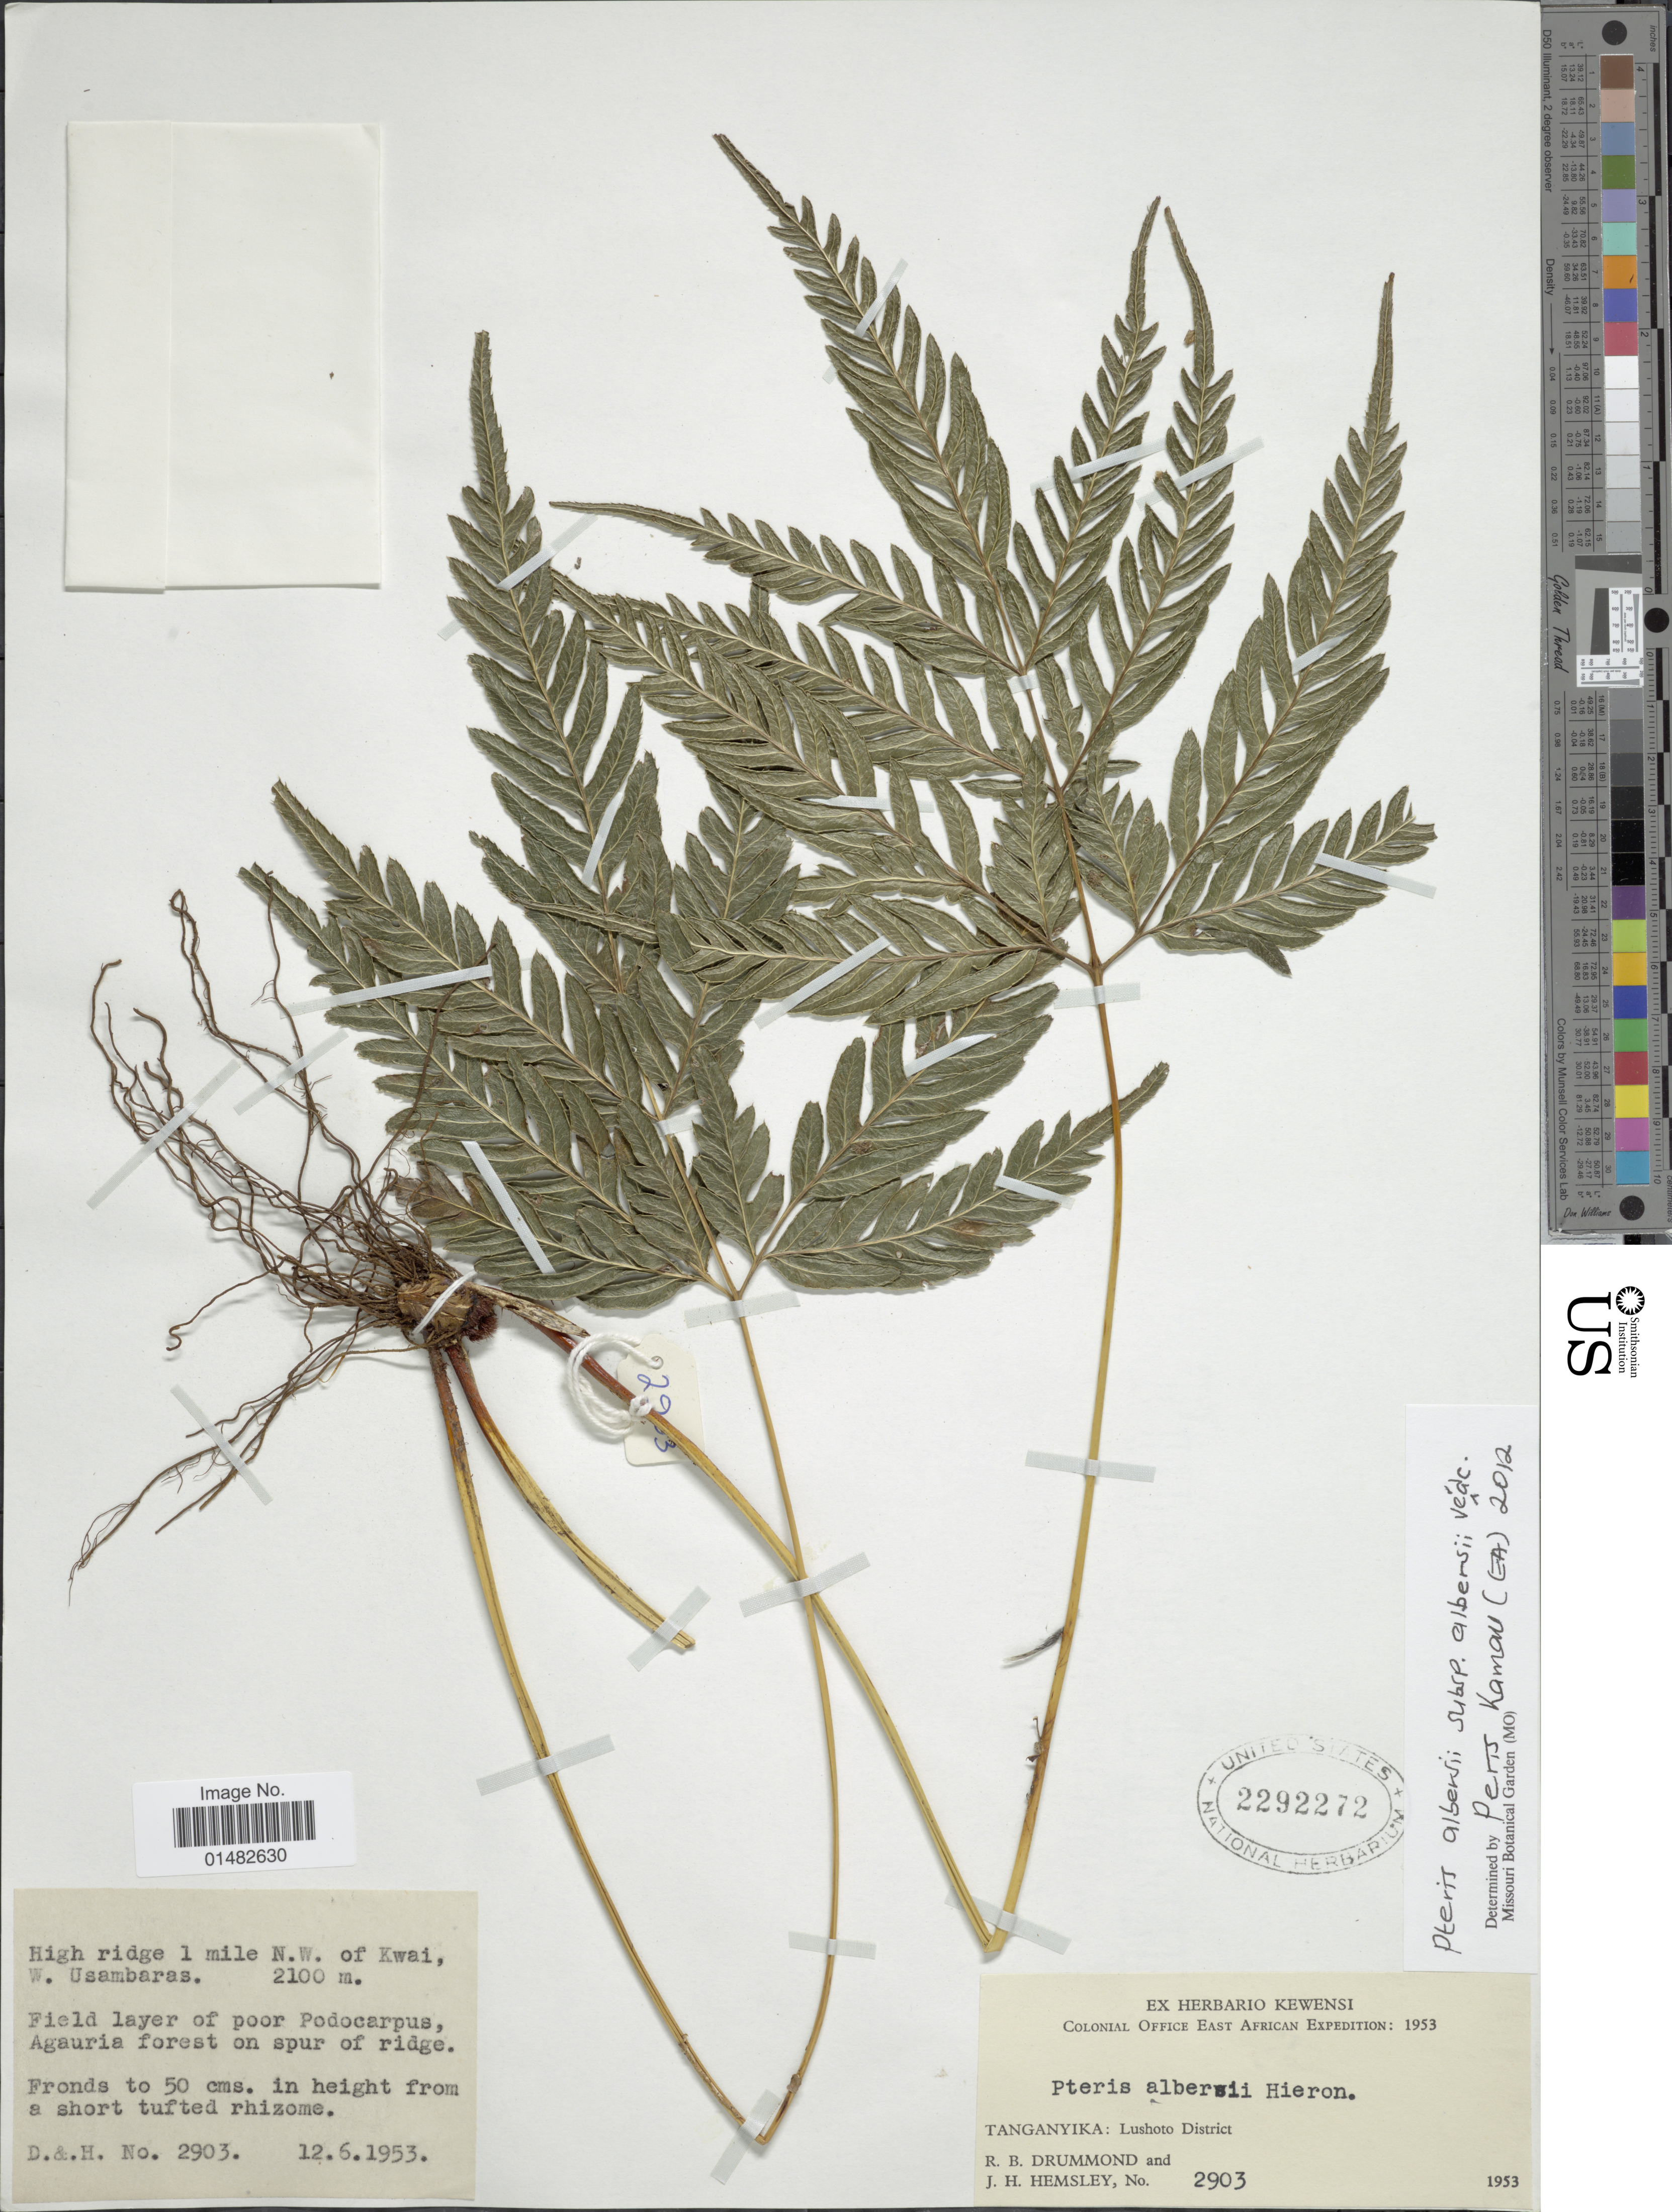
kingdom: Plantae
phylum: Tracheophyta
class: Polypodiopsida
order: Polypodiales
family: Pteridaceae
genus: Pteris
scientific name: Pteris albersii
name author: Hieron.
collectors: R. Drummond & J. H. Hemsley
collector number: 2903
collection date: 1953-06-12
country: Tanzania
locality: Tanganyika: Lushoto District, High ridge 1 mile N.W. of Kwai, W. Usambaras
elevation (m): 2100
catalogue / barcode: US 2292272